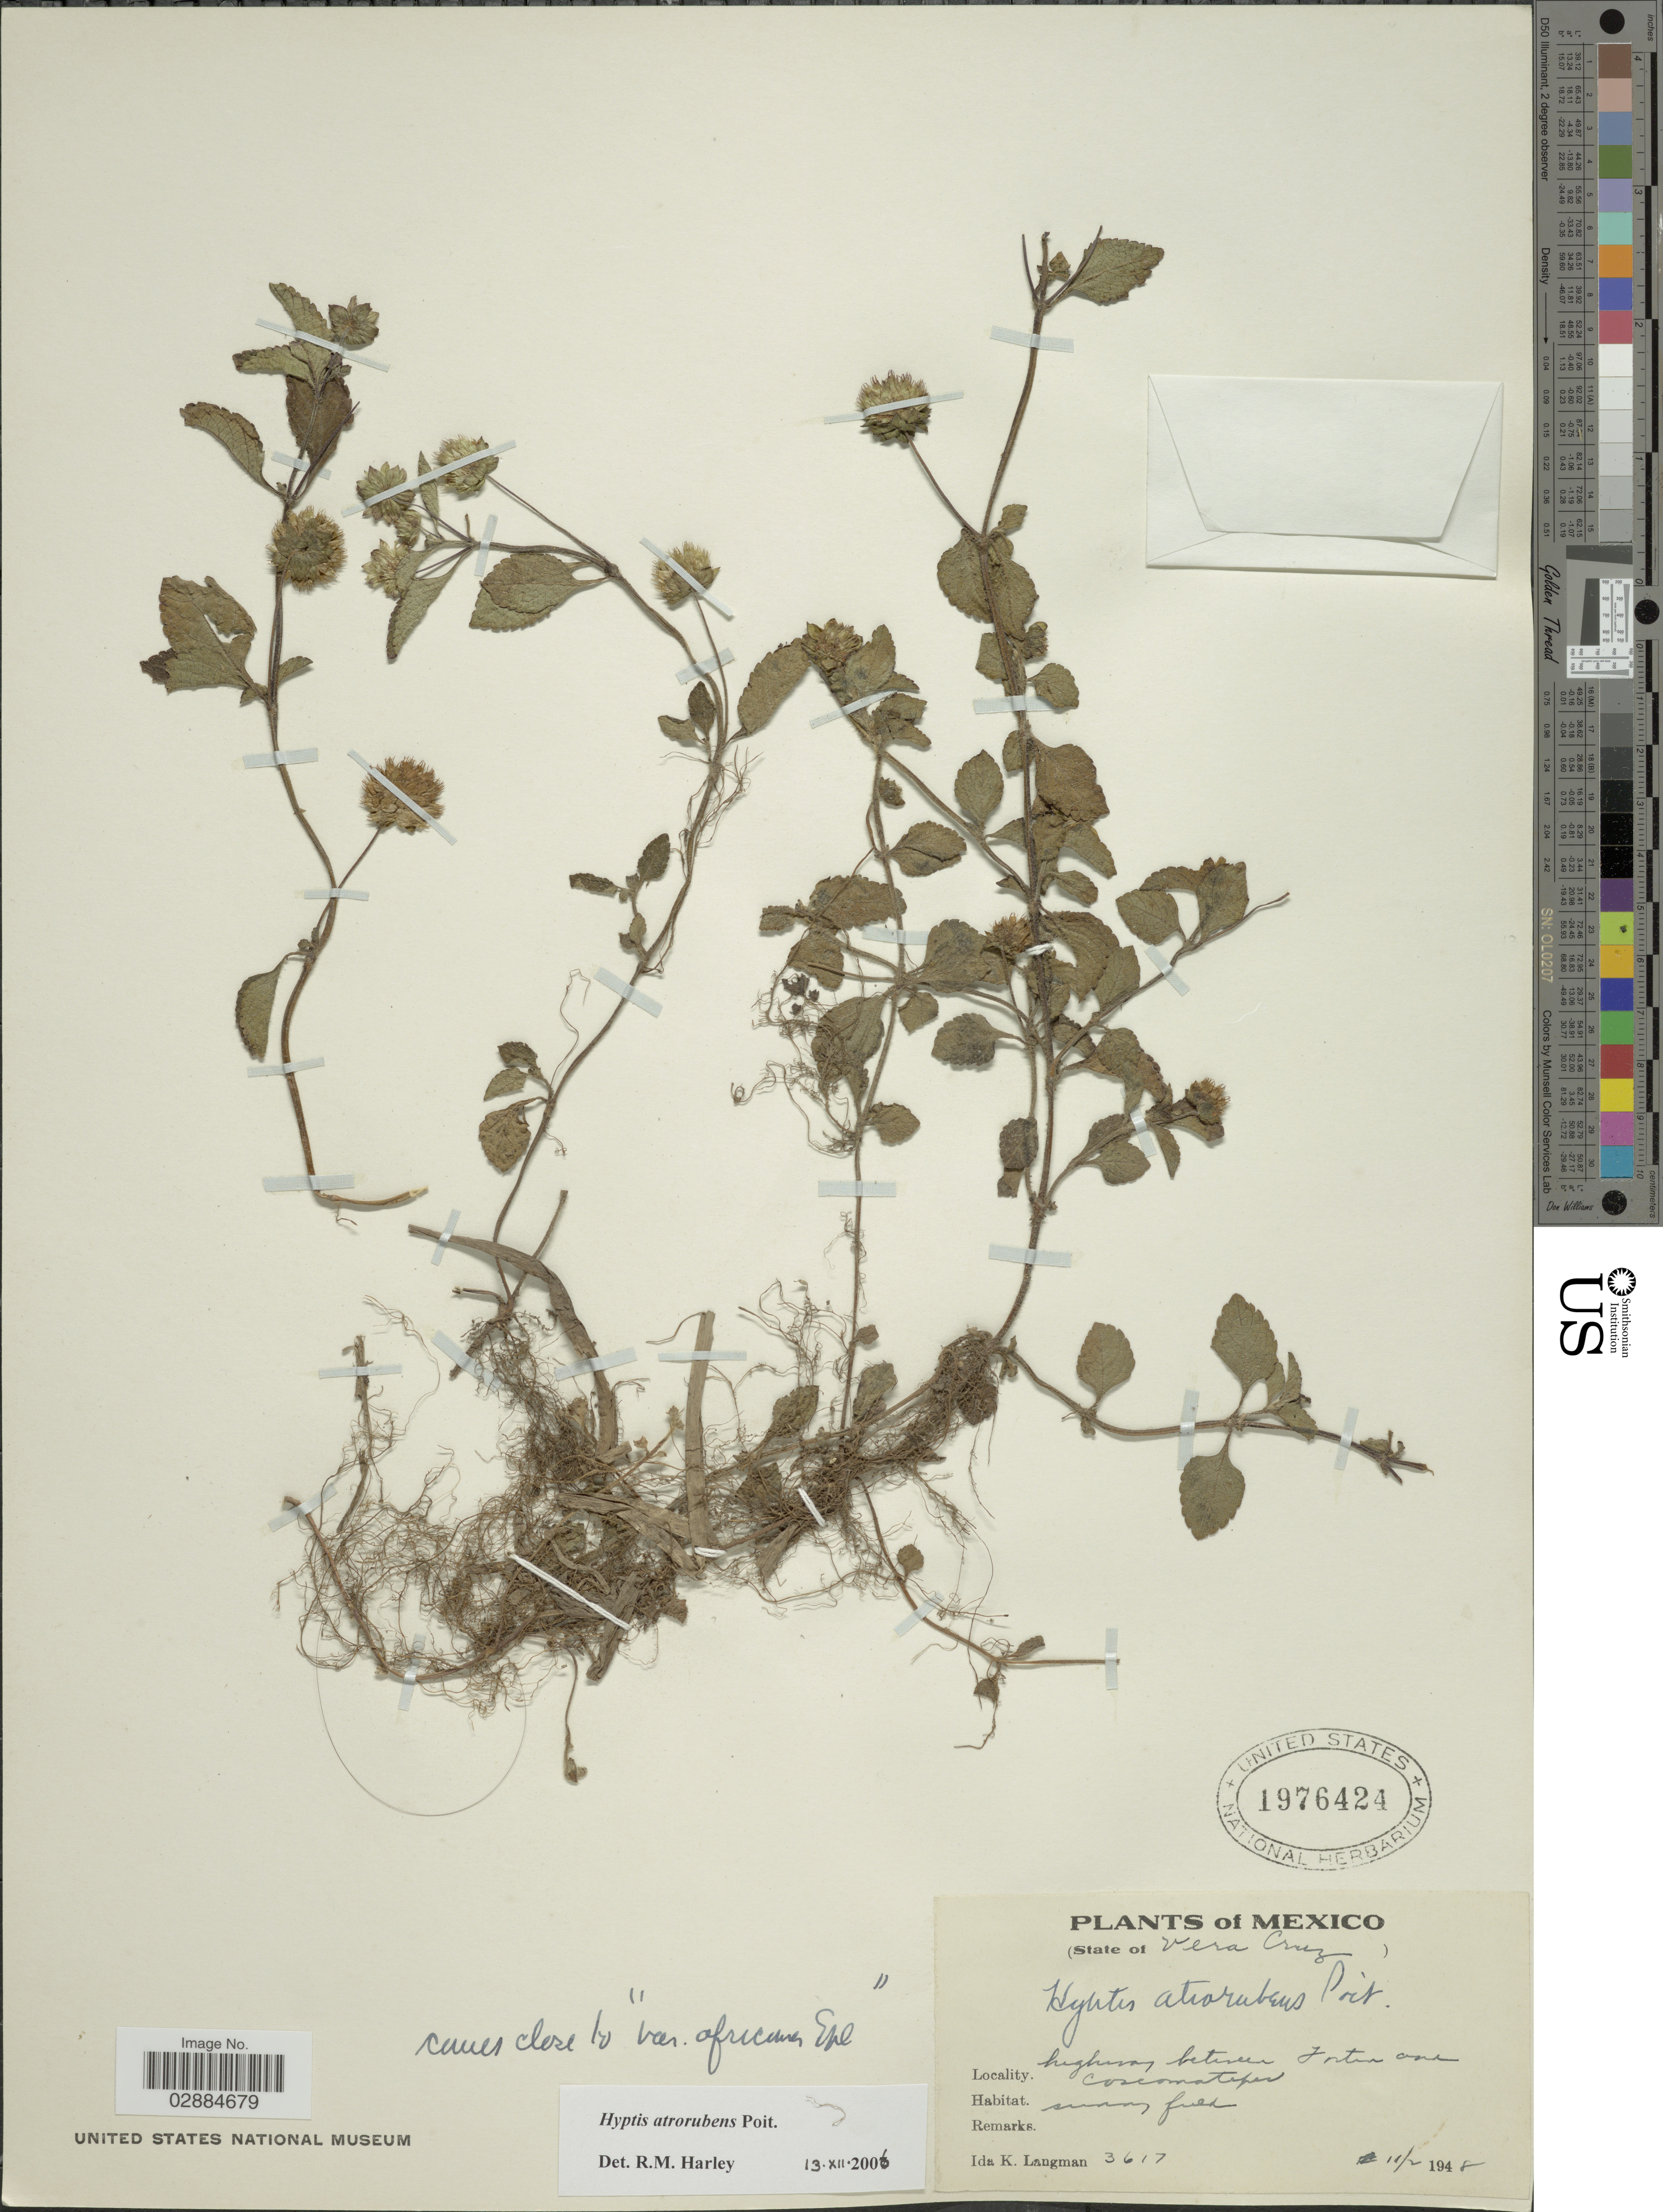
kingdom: Plantae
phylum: Tracheophyta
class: Magnoliopsida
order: Lamiales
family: Lamiaceae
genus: Hyptis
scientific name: Hyptis atrorubens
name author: Poit.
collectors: I. K. Langman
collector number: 3617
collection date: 1948-02-11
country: Mexico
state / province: Veracruz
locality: State of Vera Cruz, highway between Fortin and Coscomatepec.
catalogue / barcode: US 1976424